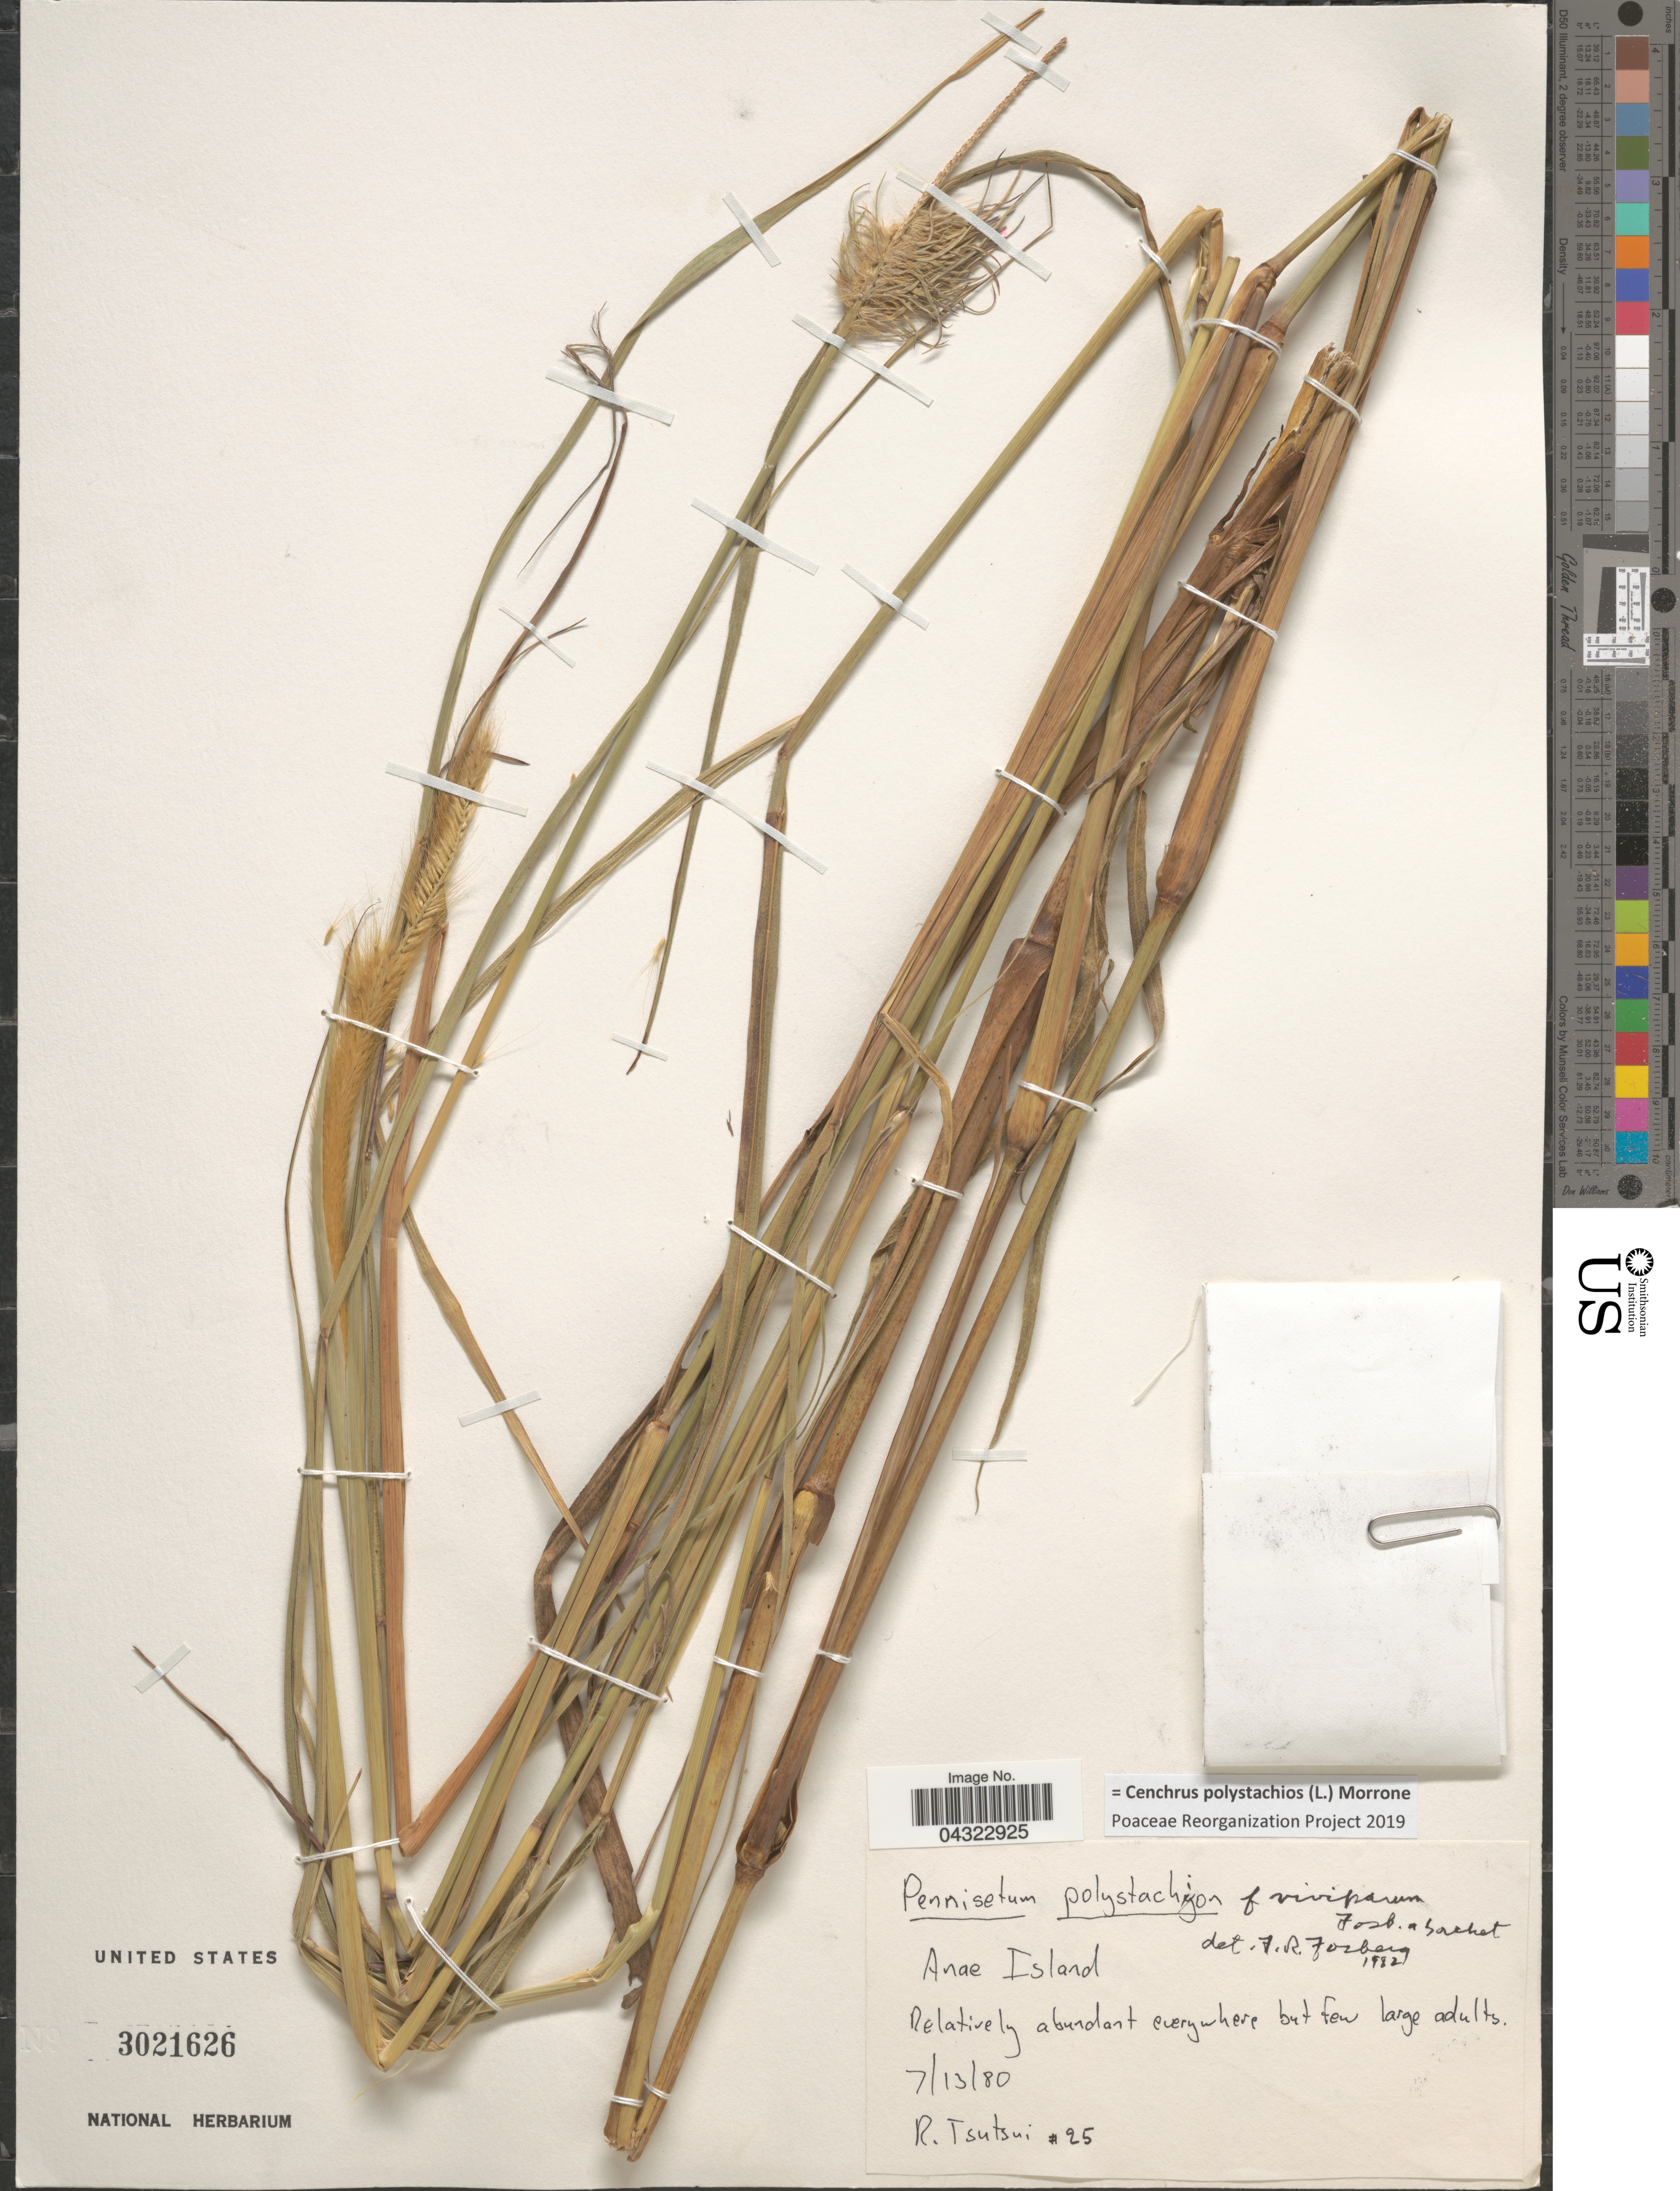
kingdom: Plantae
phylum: Tracheophyta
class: Liliopsida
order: Poales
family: Poaceae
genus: Cenchrus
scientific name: Cenchrus polystachios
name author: (L.) Morrone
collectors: S. Tsutsui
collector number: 25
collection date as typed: Transcribed d/m/y: 13/7/80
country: Guam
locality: Anae Island. Relatively abundant everywhere but few large adults.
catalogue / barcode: US 3021626